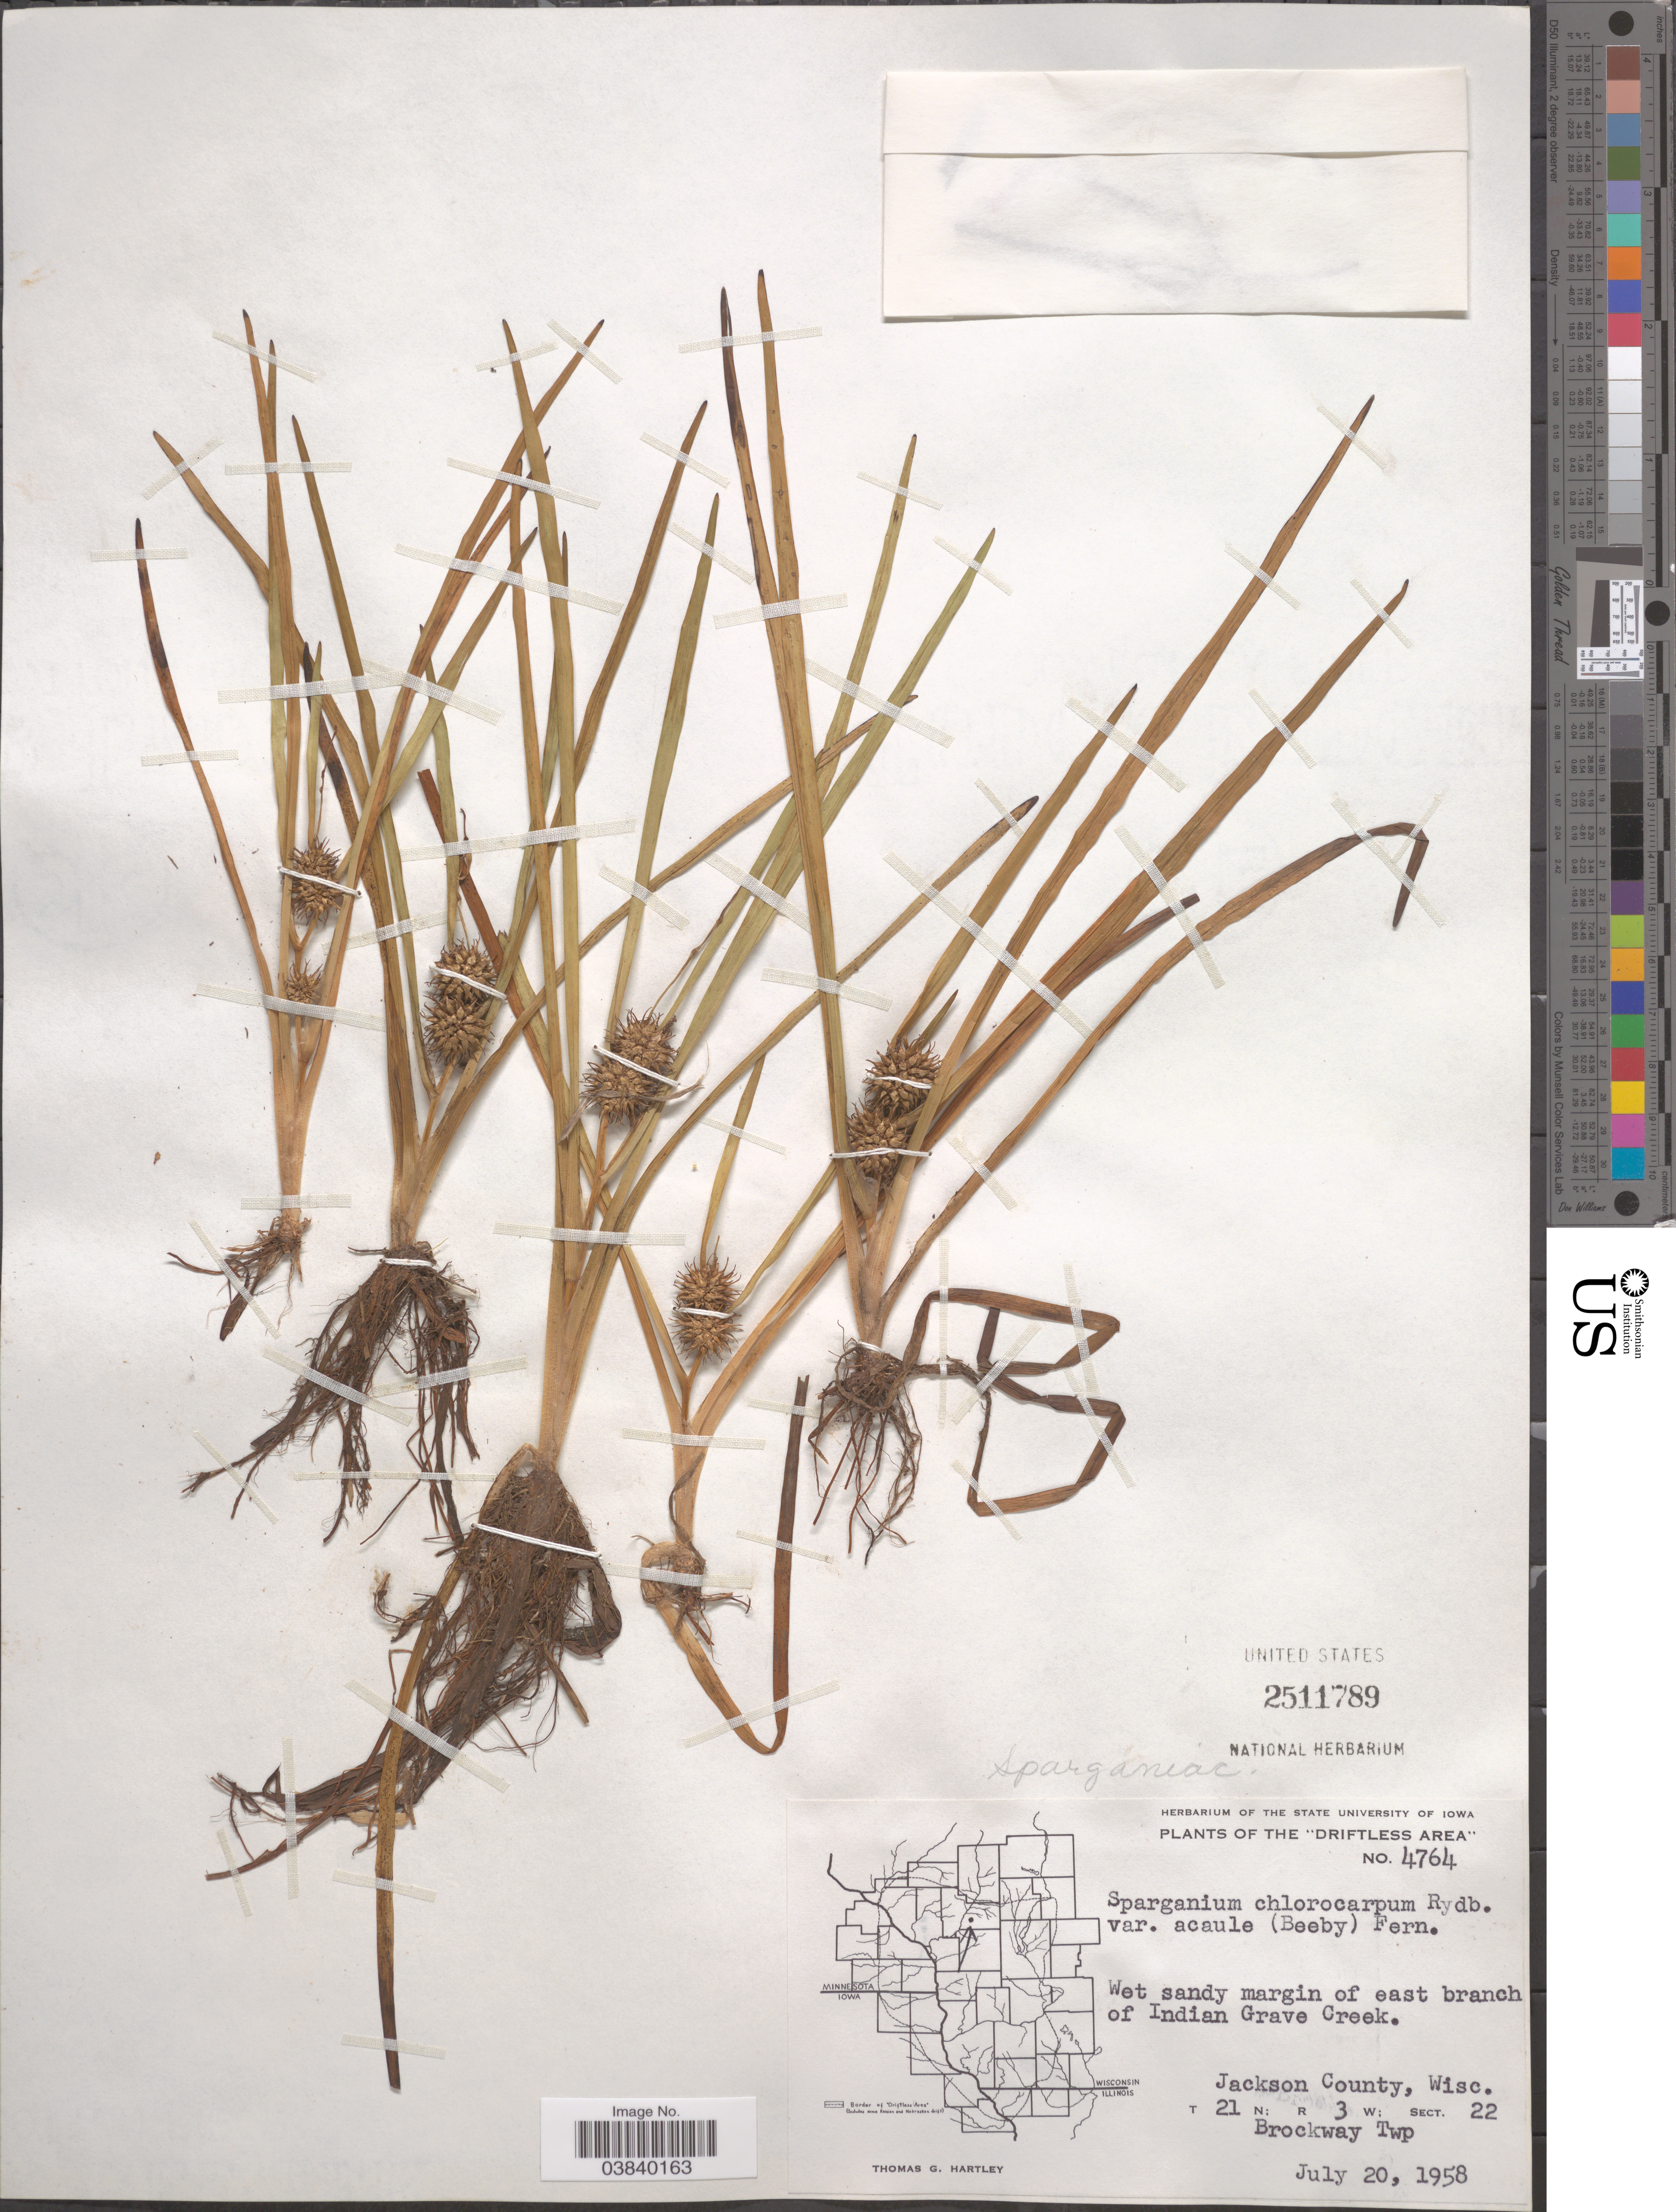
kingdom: Plantae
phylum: Tracheophyta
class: Liliopsida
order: Poales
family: Typhaceae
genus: Sparganium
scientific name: Sparganium chlorocarpum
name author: Rydb.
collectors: T. G. Hartley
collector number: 4764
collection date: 1958-07-20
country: United States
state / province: Wisconsin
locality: Dirftless Area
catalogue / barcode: US 2511789